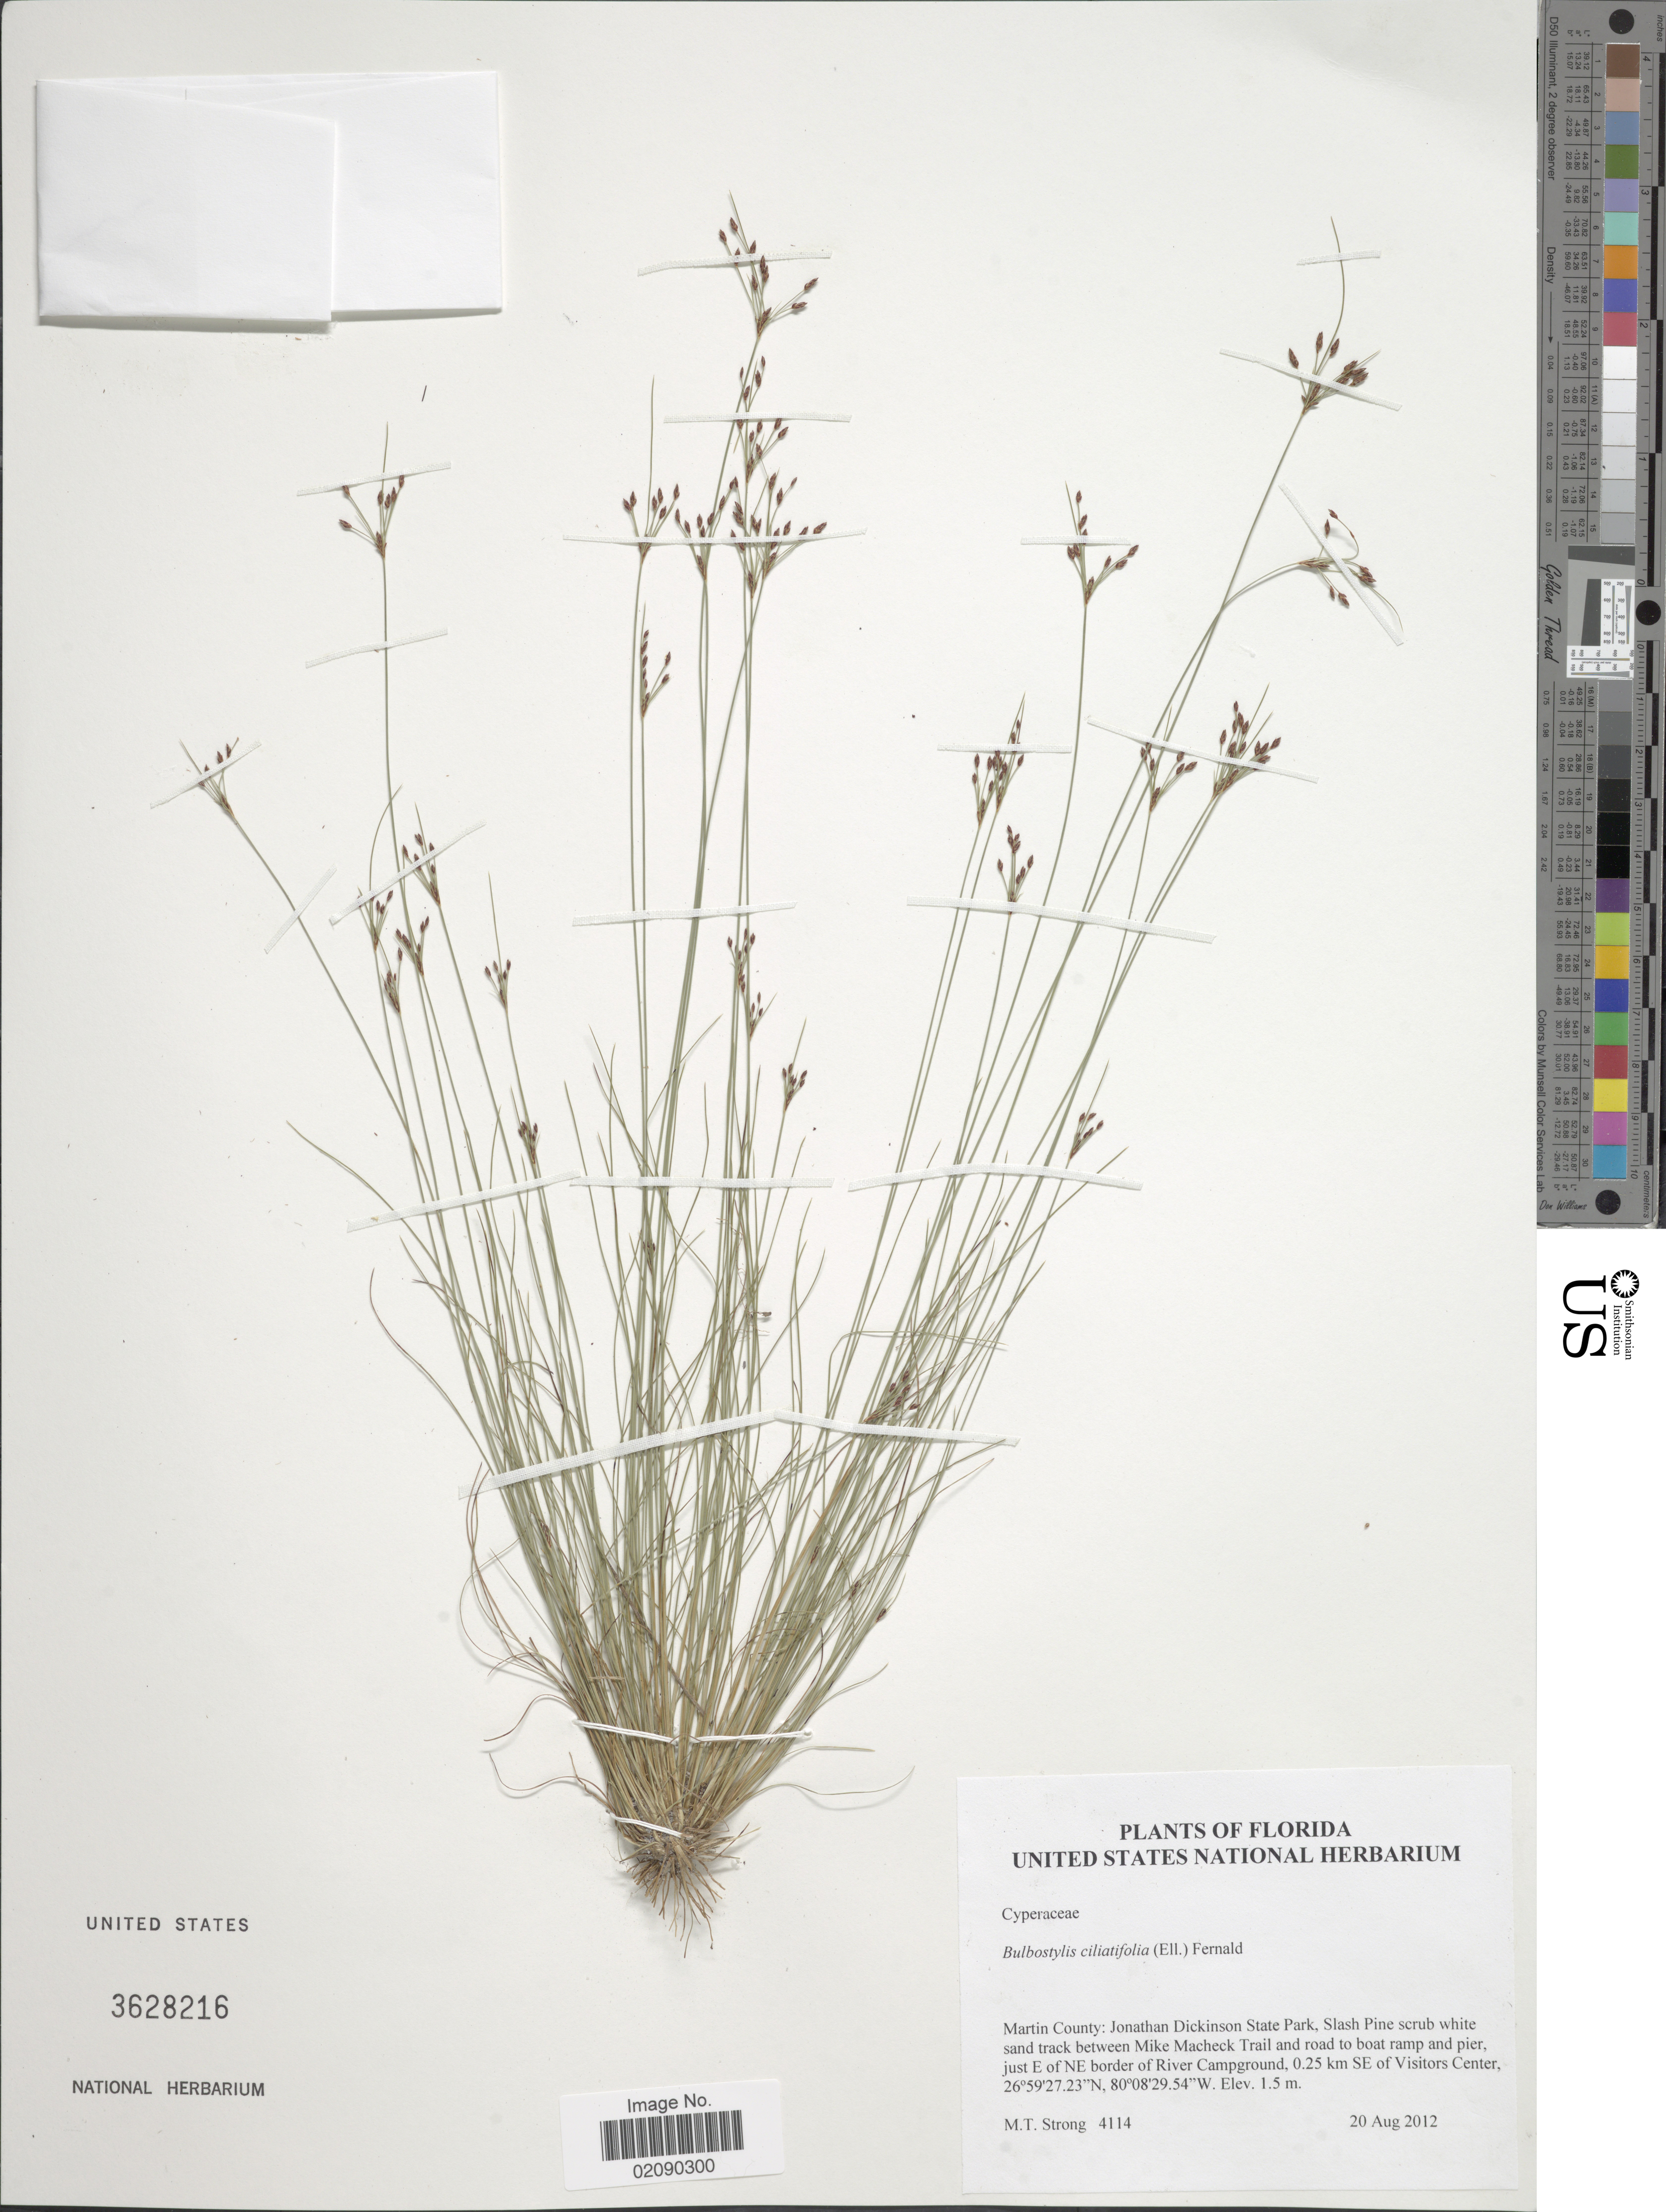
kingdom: Plantae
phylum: Tracheophyta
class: Liliopsida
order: Poales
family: Cyperaceae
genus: Bulbostylis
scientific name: Bulbostylis ciliatifolia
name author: (Elliott) Fernald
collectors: M. T. Strong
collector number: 4114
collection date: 2012-08-20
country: United States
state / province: Florida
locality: Martin County: Jonathan Dickinson State Park, Slash Pine scrub white sand track between Mike Macheck Trail and road to boat ramp and pier, just E of NE border of River Campground, 0.25 km SE of Visitors Center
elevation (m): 1.5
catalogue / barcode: US 3628216